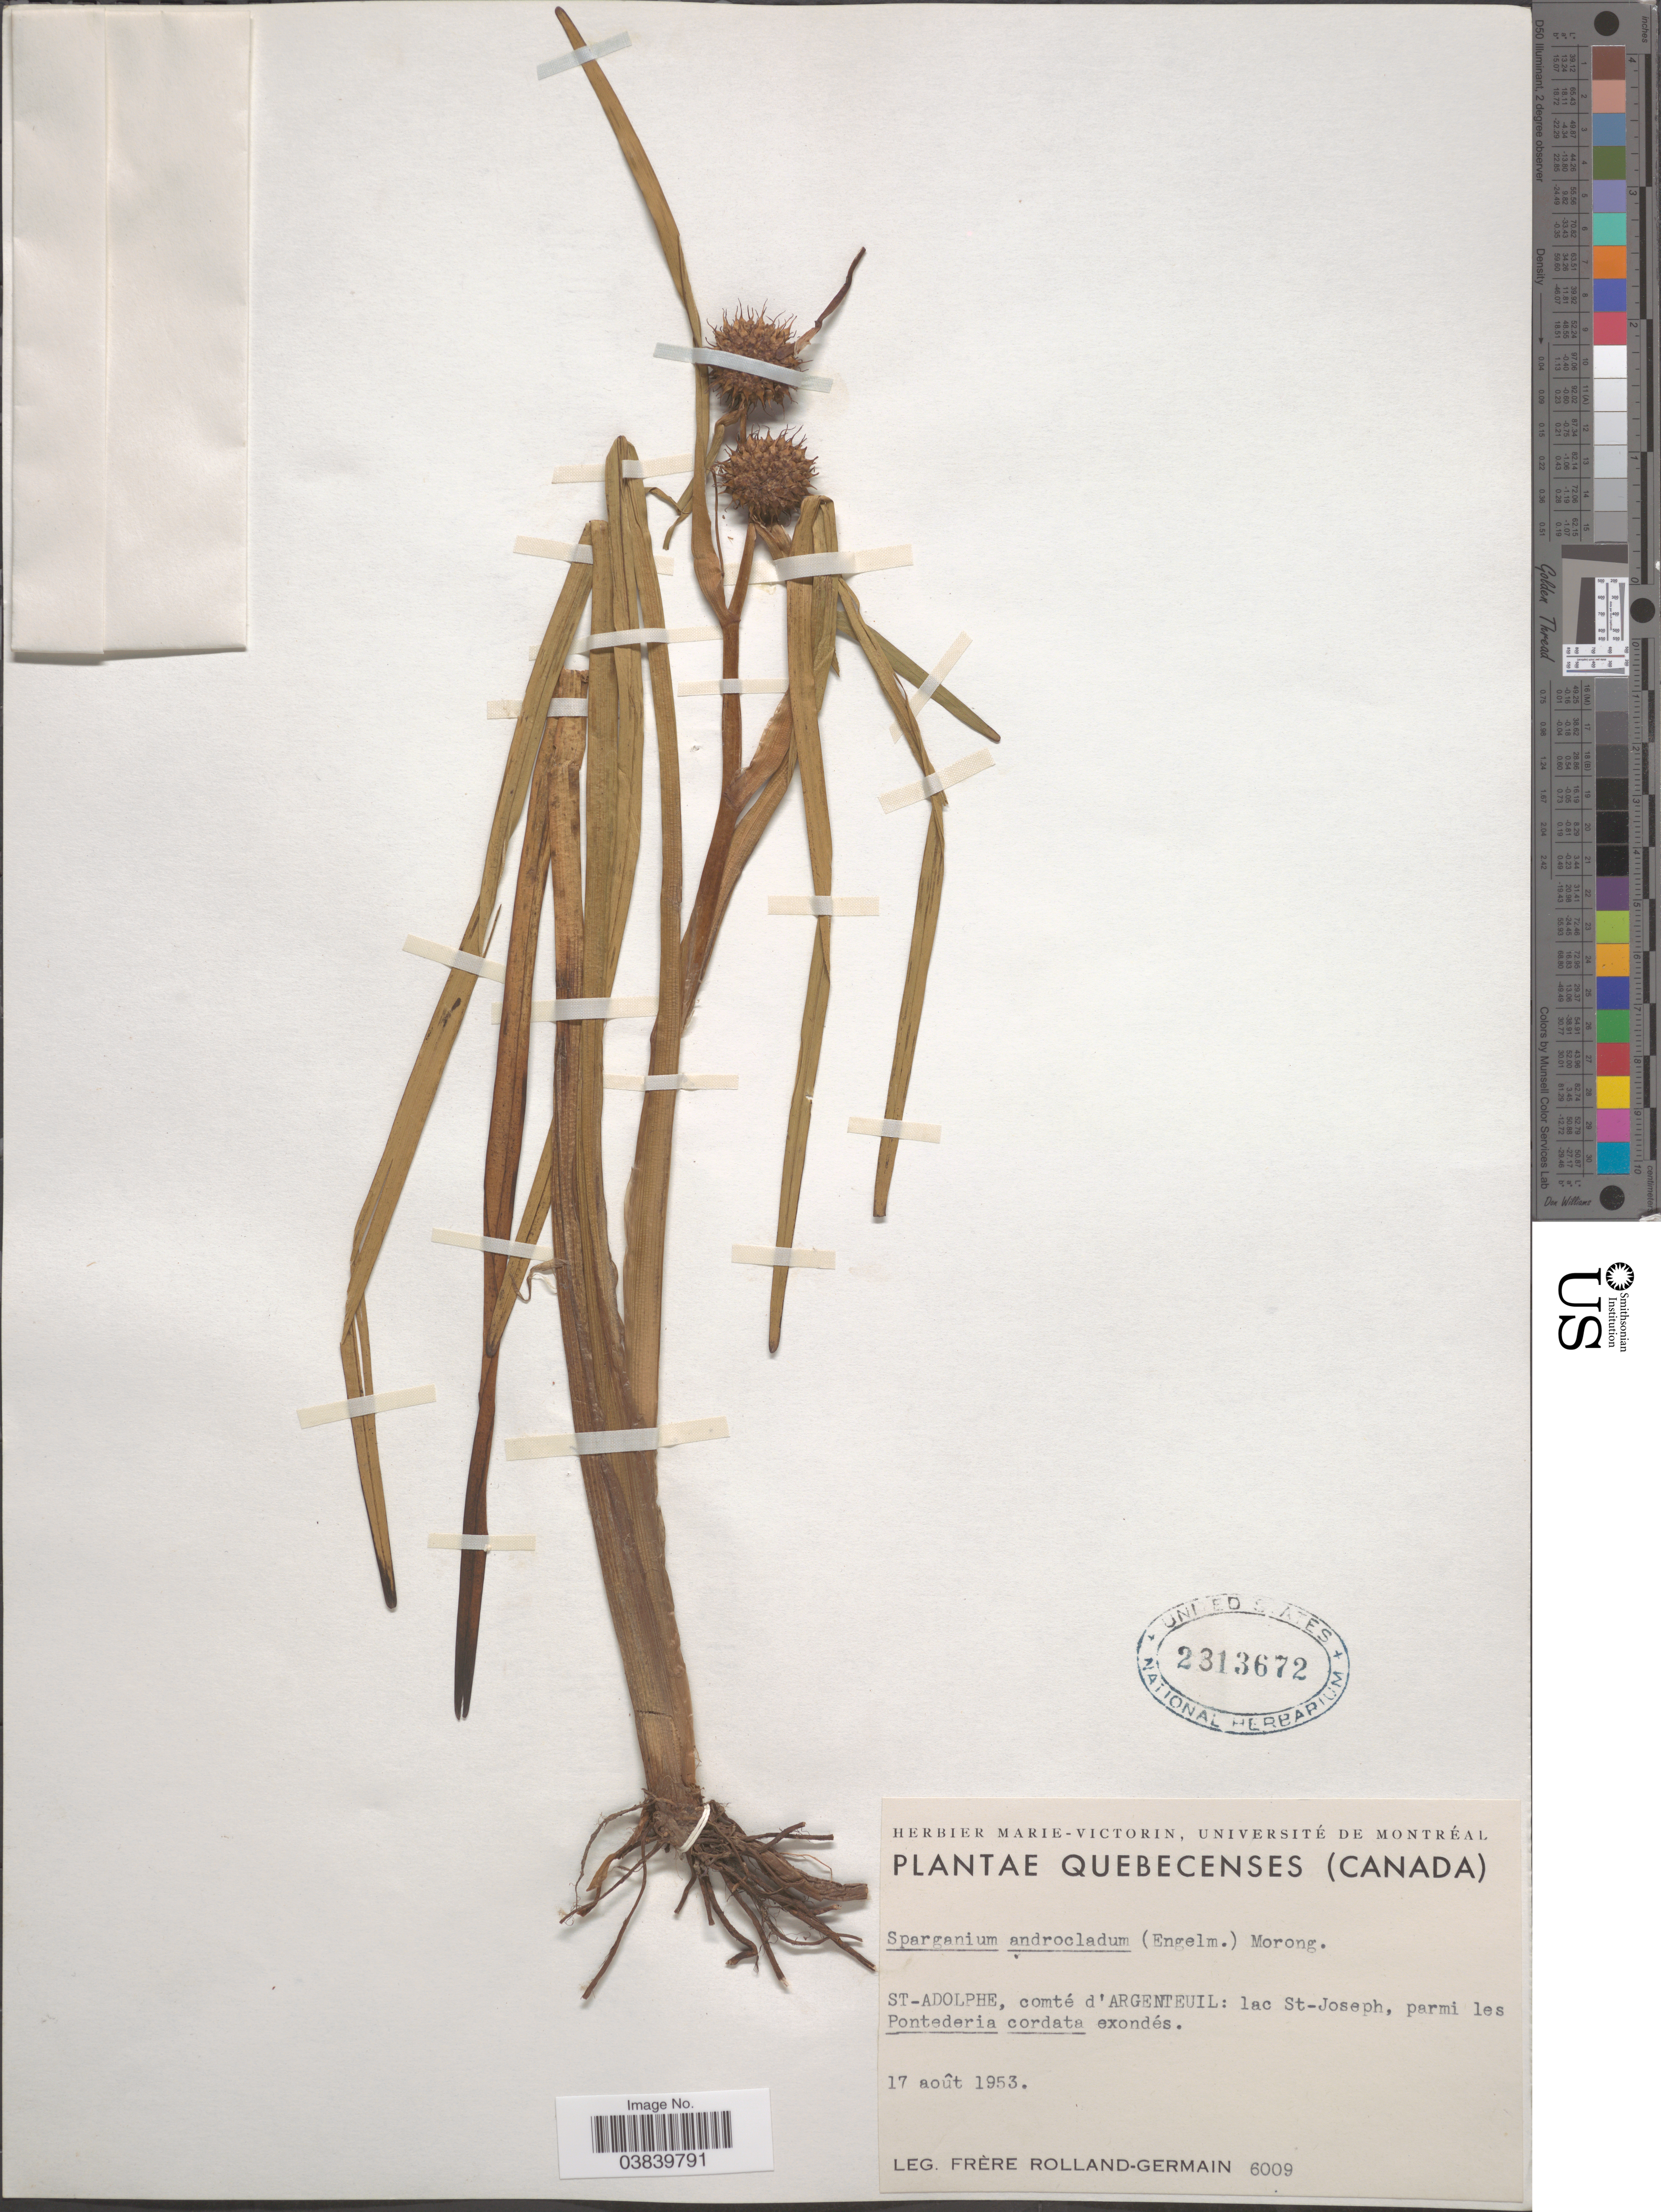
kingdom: Plantae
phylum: Tracheophyta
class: Liliopsida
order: Poales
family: Typhaceae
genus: Sparganium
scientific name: Sparganium americanum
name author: Nutt.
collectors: Rolland-Germain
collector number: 6009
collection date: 1953-08-17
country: Canada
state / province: Quebec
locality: St. Adolphe, comté d'Argenteuil: lac St. Joseph, parmi les Pontederia cordata exondés.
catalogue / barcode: US 2313672